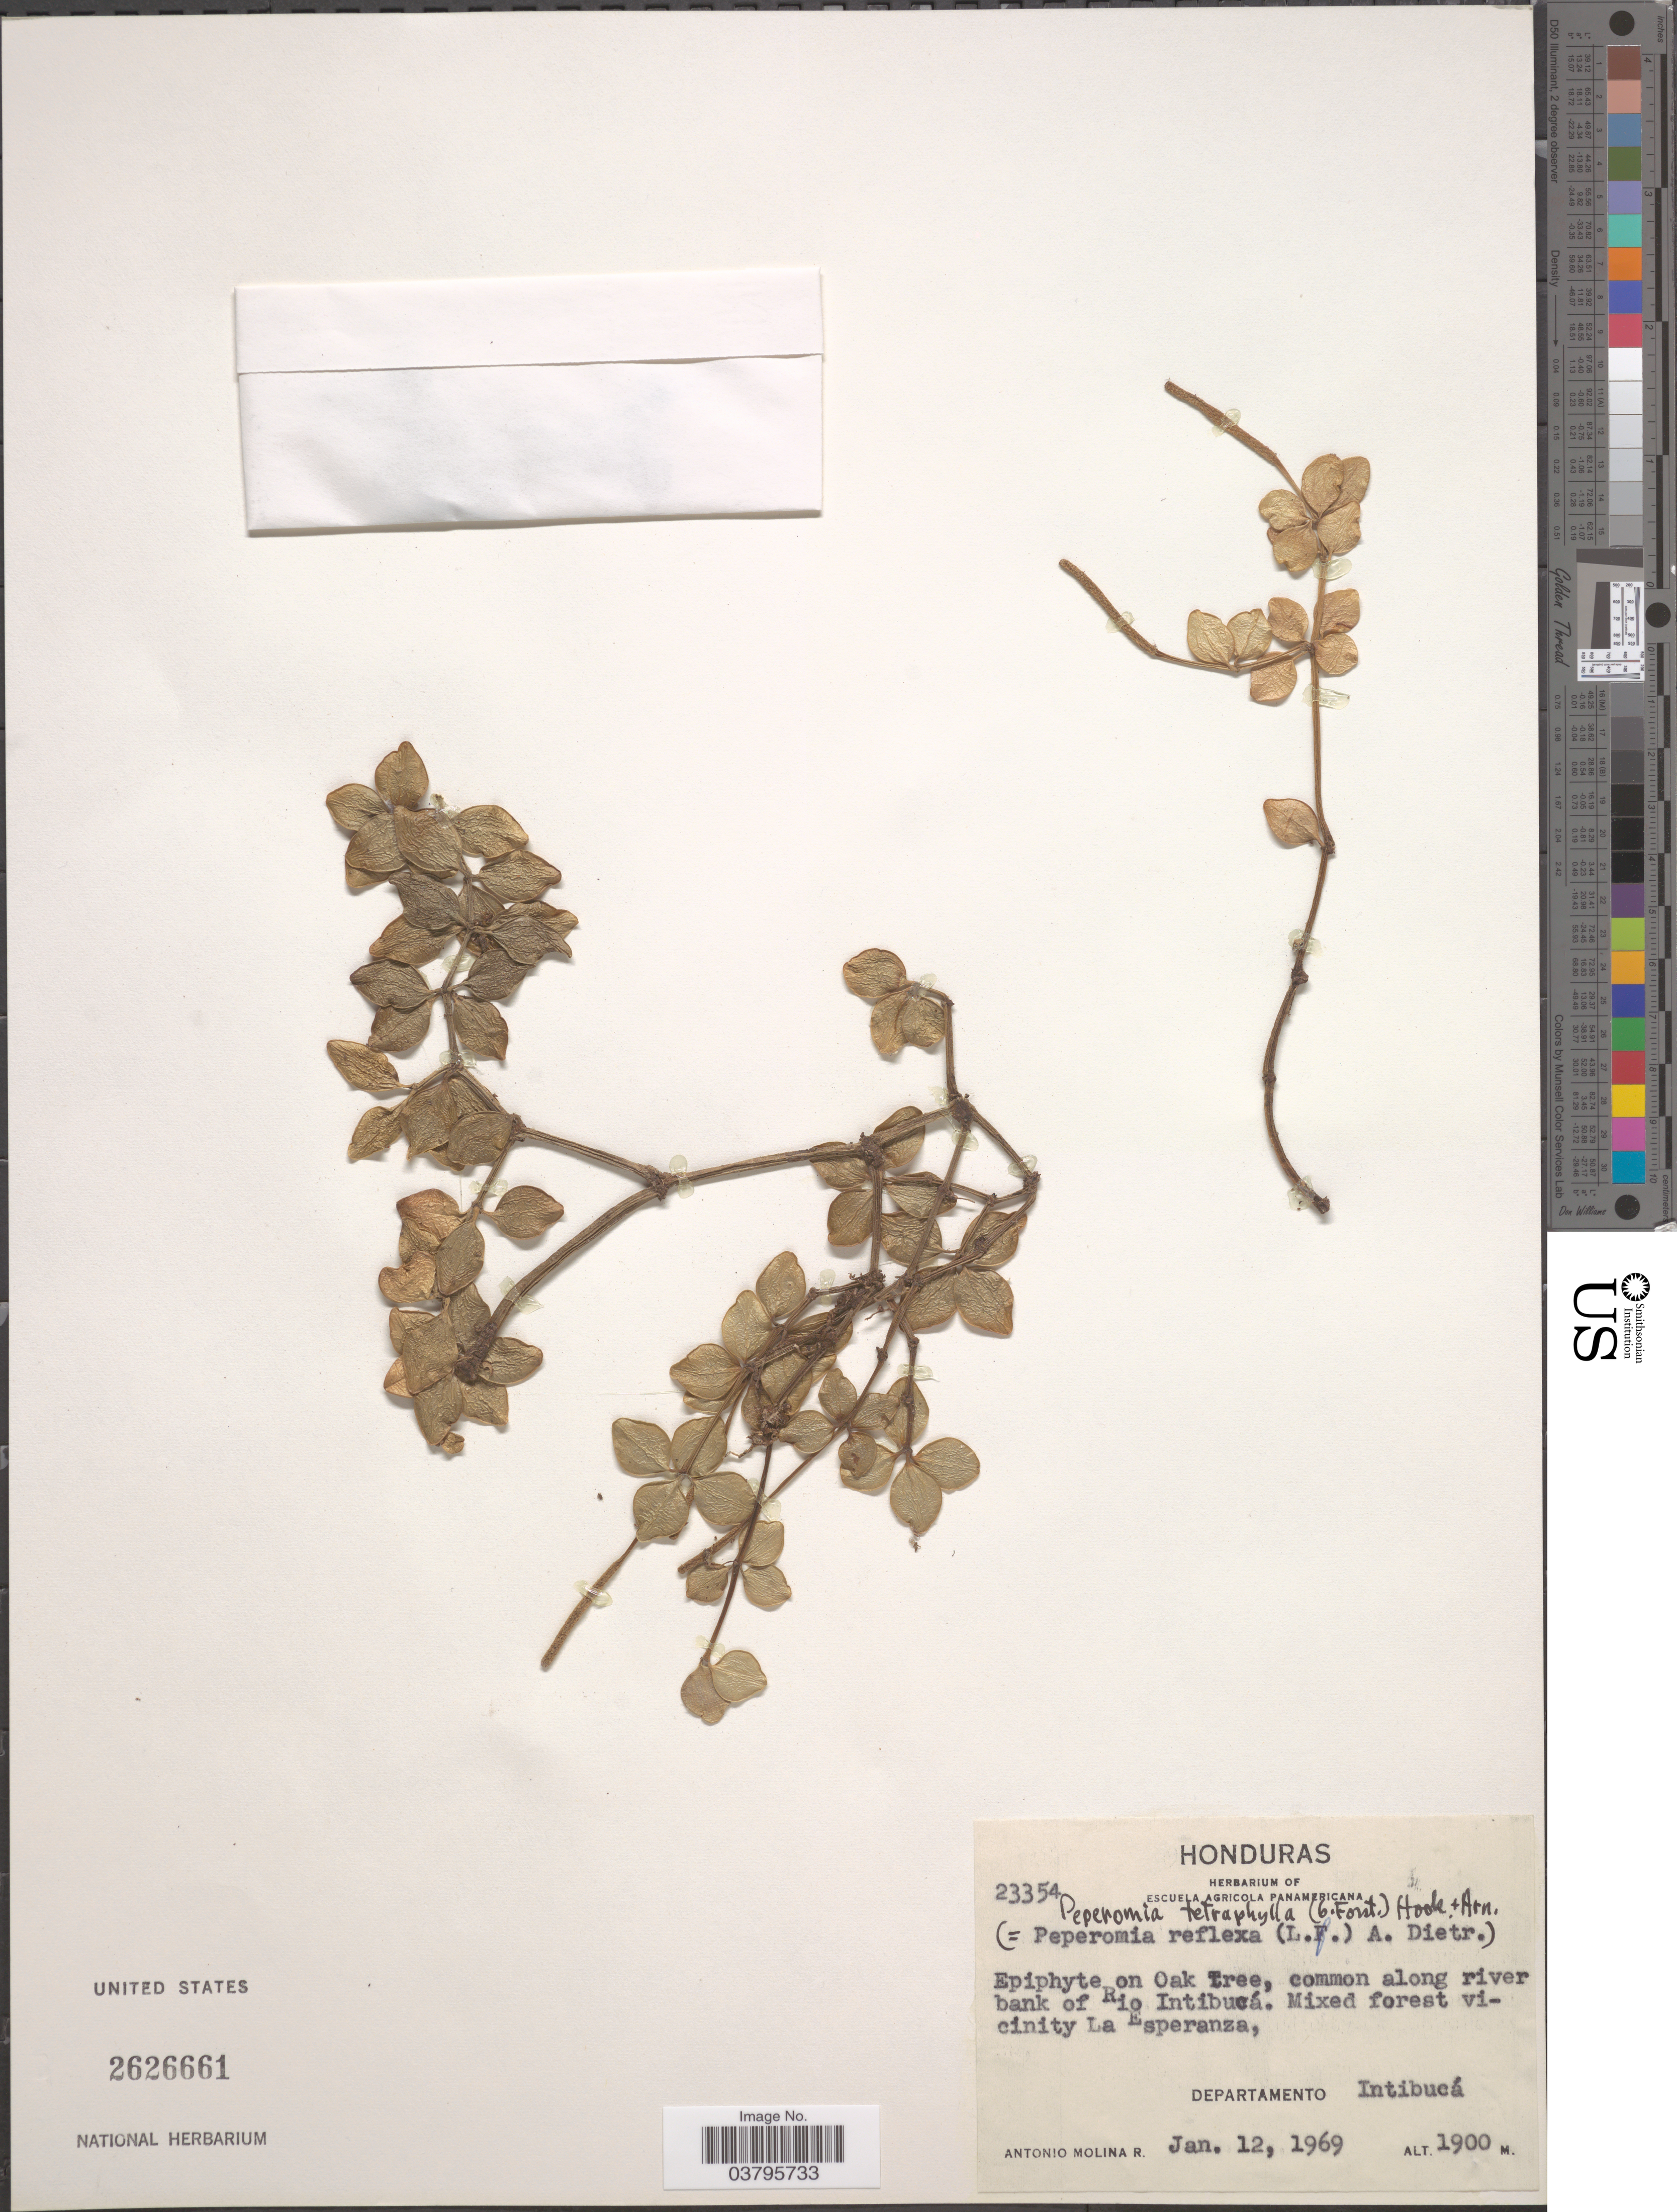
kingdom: Plantae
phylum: Tracheophyta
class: Magnoliopsida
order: Piperales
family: Piperaceae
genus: Peperomia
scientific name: Peperomia tetraphylla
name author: (G. Forst.) Hook. & Arn.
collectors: A. Molina R.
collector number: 23354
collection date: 1969-01-12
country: Honduras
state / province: Intibuca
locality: Along river bank of Rio Intibucá. Vicinity La Esperanza, Departamento Intibucá.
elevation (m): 1900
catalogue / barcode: US 2626661